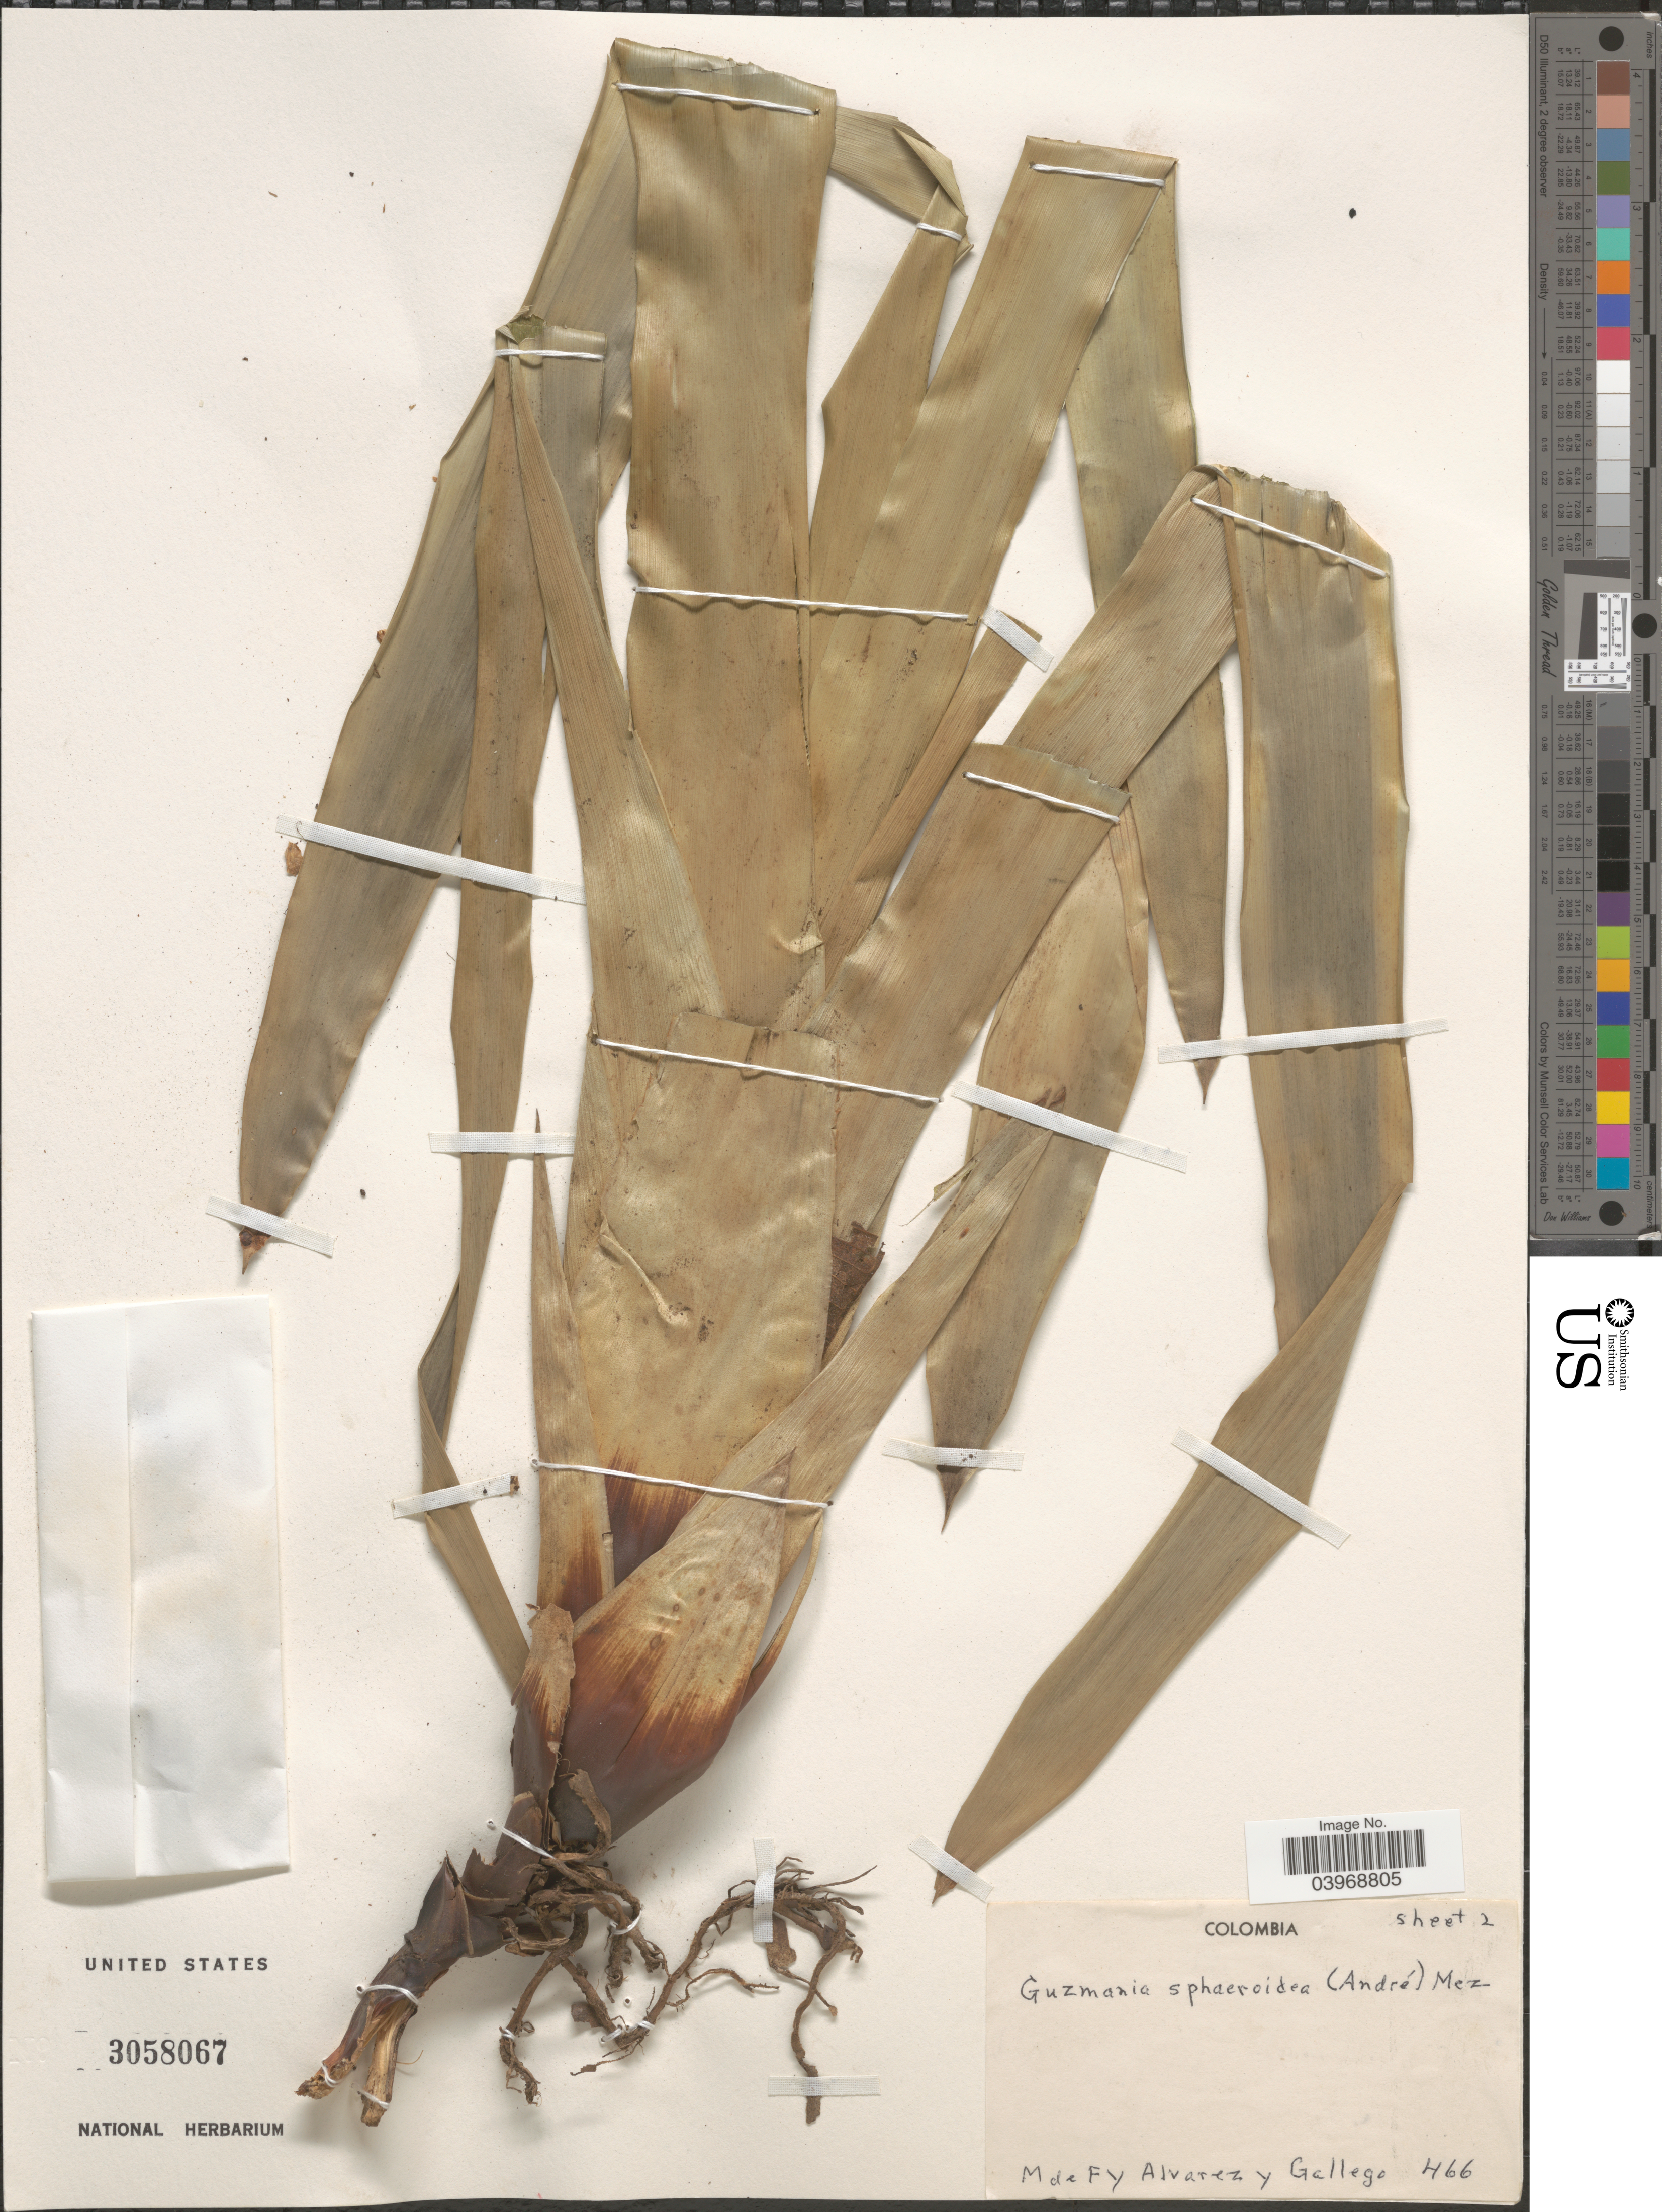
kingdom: Plantae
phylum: Tracheophyta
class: Liliopsida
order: Poales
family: Bromeliaceae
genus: Guzmania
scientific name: Guzmania sphaeroidea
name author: (André) André ex Mez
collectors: M. Alvarez & -. Gallego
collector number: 466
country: Colombia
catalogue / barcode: US 3058067